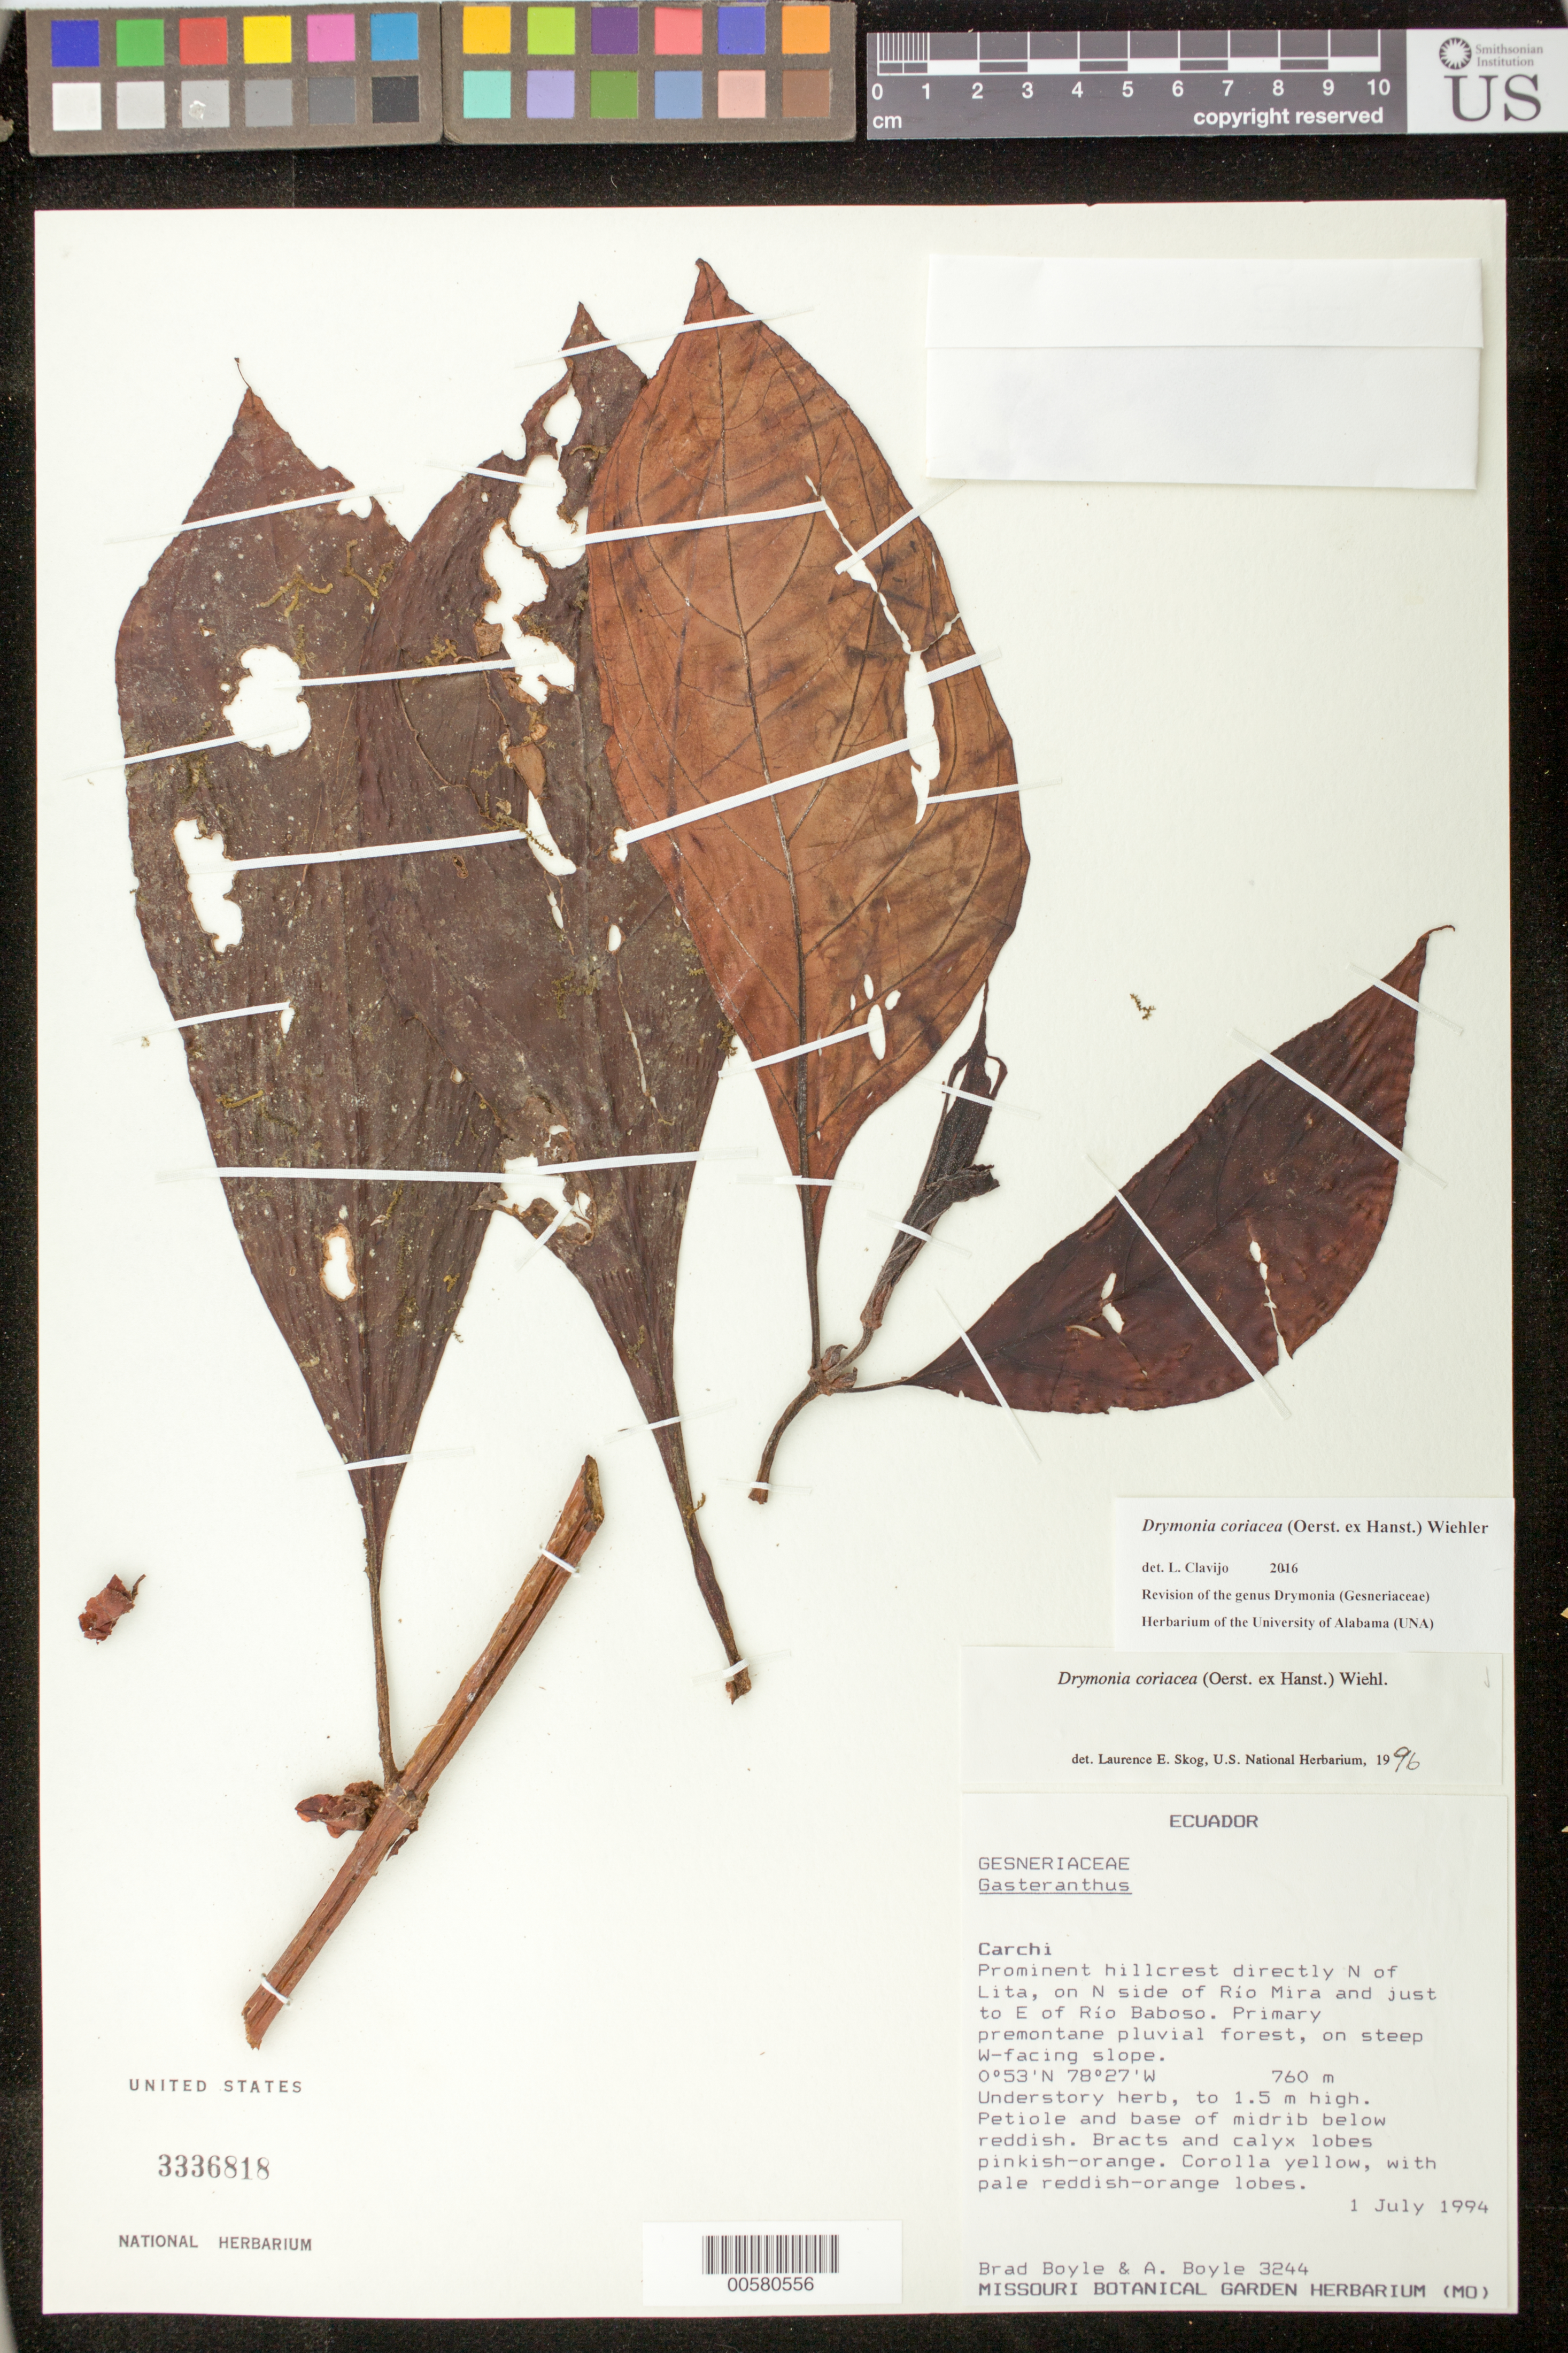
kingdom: Plantae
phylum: Tracheophyta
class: Magnoliopsida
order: Lamiales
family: Gesneriaceae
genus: Drymonia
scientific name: Drymonia coriacea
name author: (Oerst. ex Hanst.) Wiehler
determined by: Skog, Laurence E.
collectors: B. Boyle & A. Boyle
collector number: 3244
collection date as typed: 01 Jul 1994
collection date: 1994-07-01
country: Ecuador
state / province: Carchi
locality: Prominent hillcrest directly N of Lita, on N side of Río Mira and just to E of Río Baboso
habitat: Primary premontane pluvial forest, on steep W-facing slope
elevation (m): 760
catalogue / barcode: US 3336818